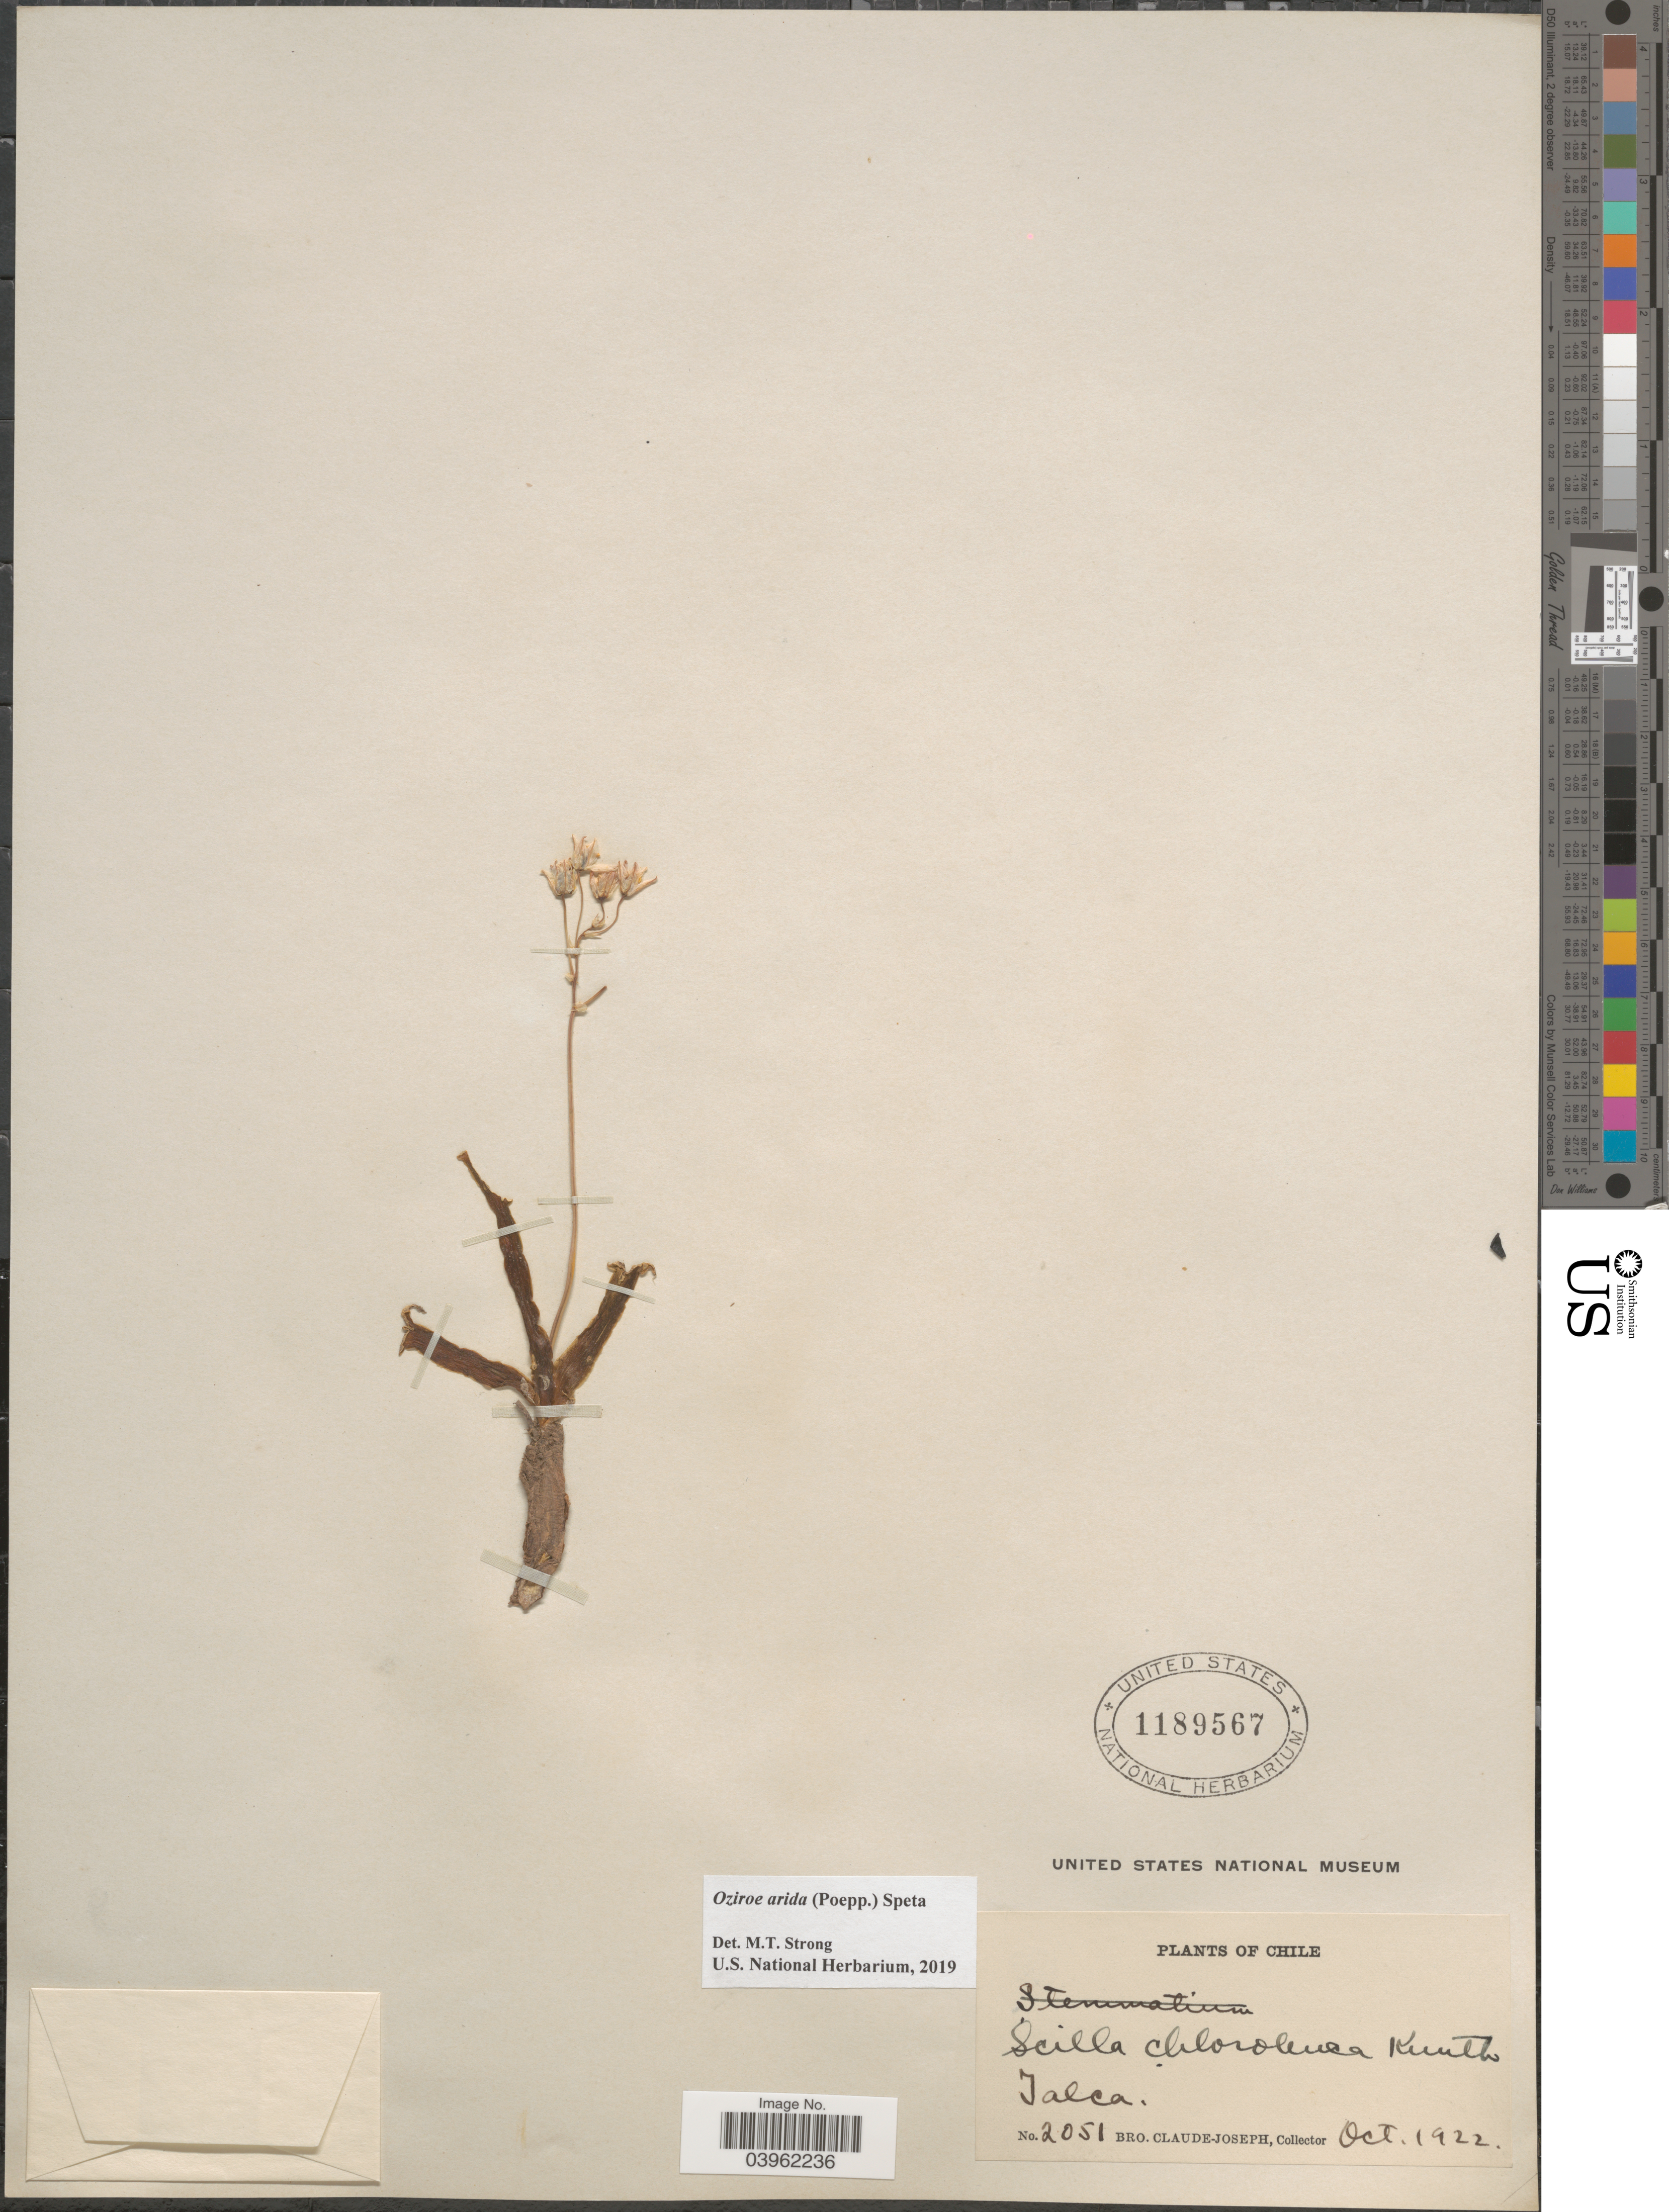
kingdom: Plantae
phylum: Tracheophyta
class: Liliopsida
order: Asparagales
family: Asparagaceae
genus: Oziroe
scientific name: Oziroë arida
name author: (Poepp.) Speta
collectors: Bro. Claude-Joseph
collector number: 2051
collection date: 1922-10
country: Chile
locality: Talca.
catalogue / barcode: US 1189567